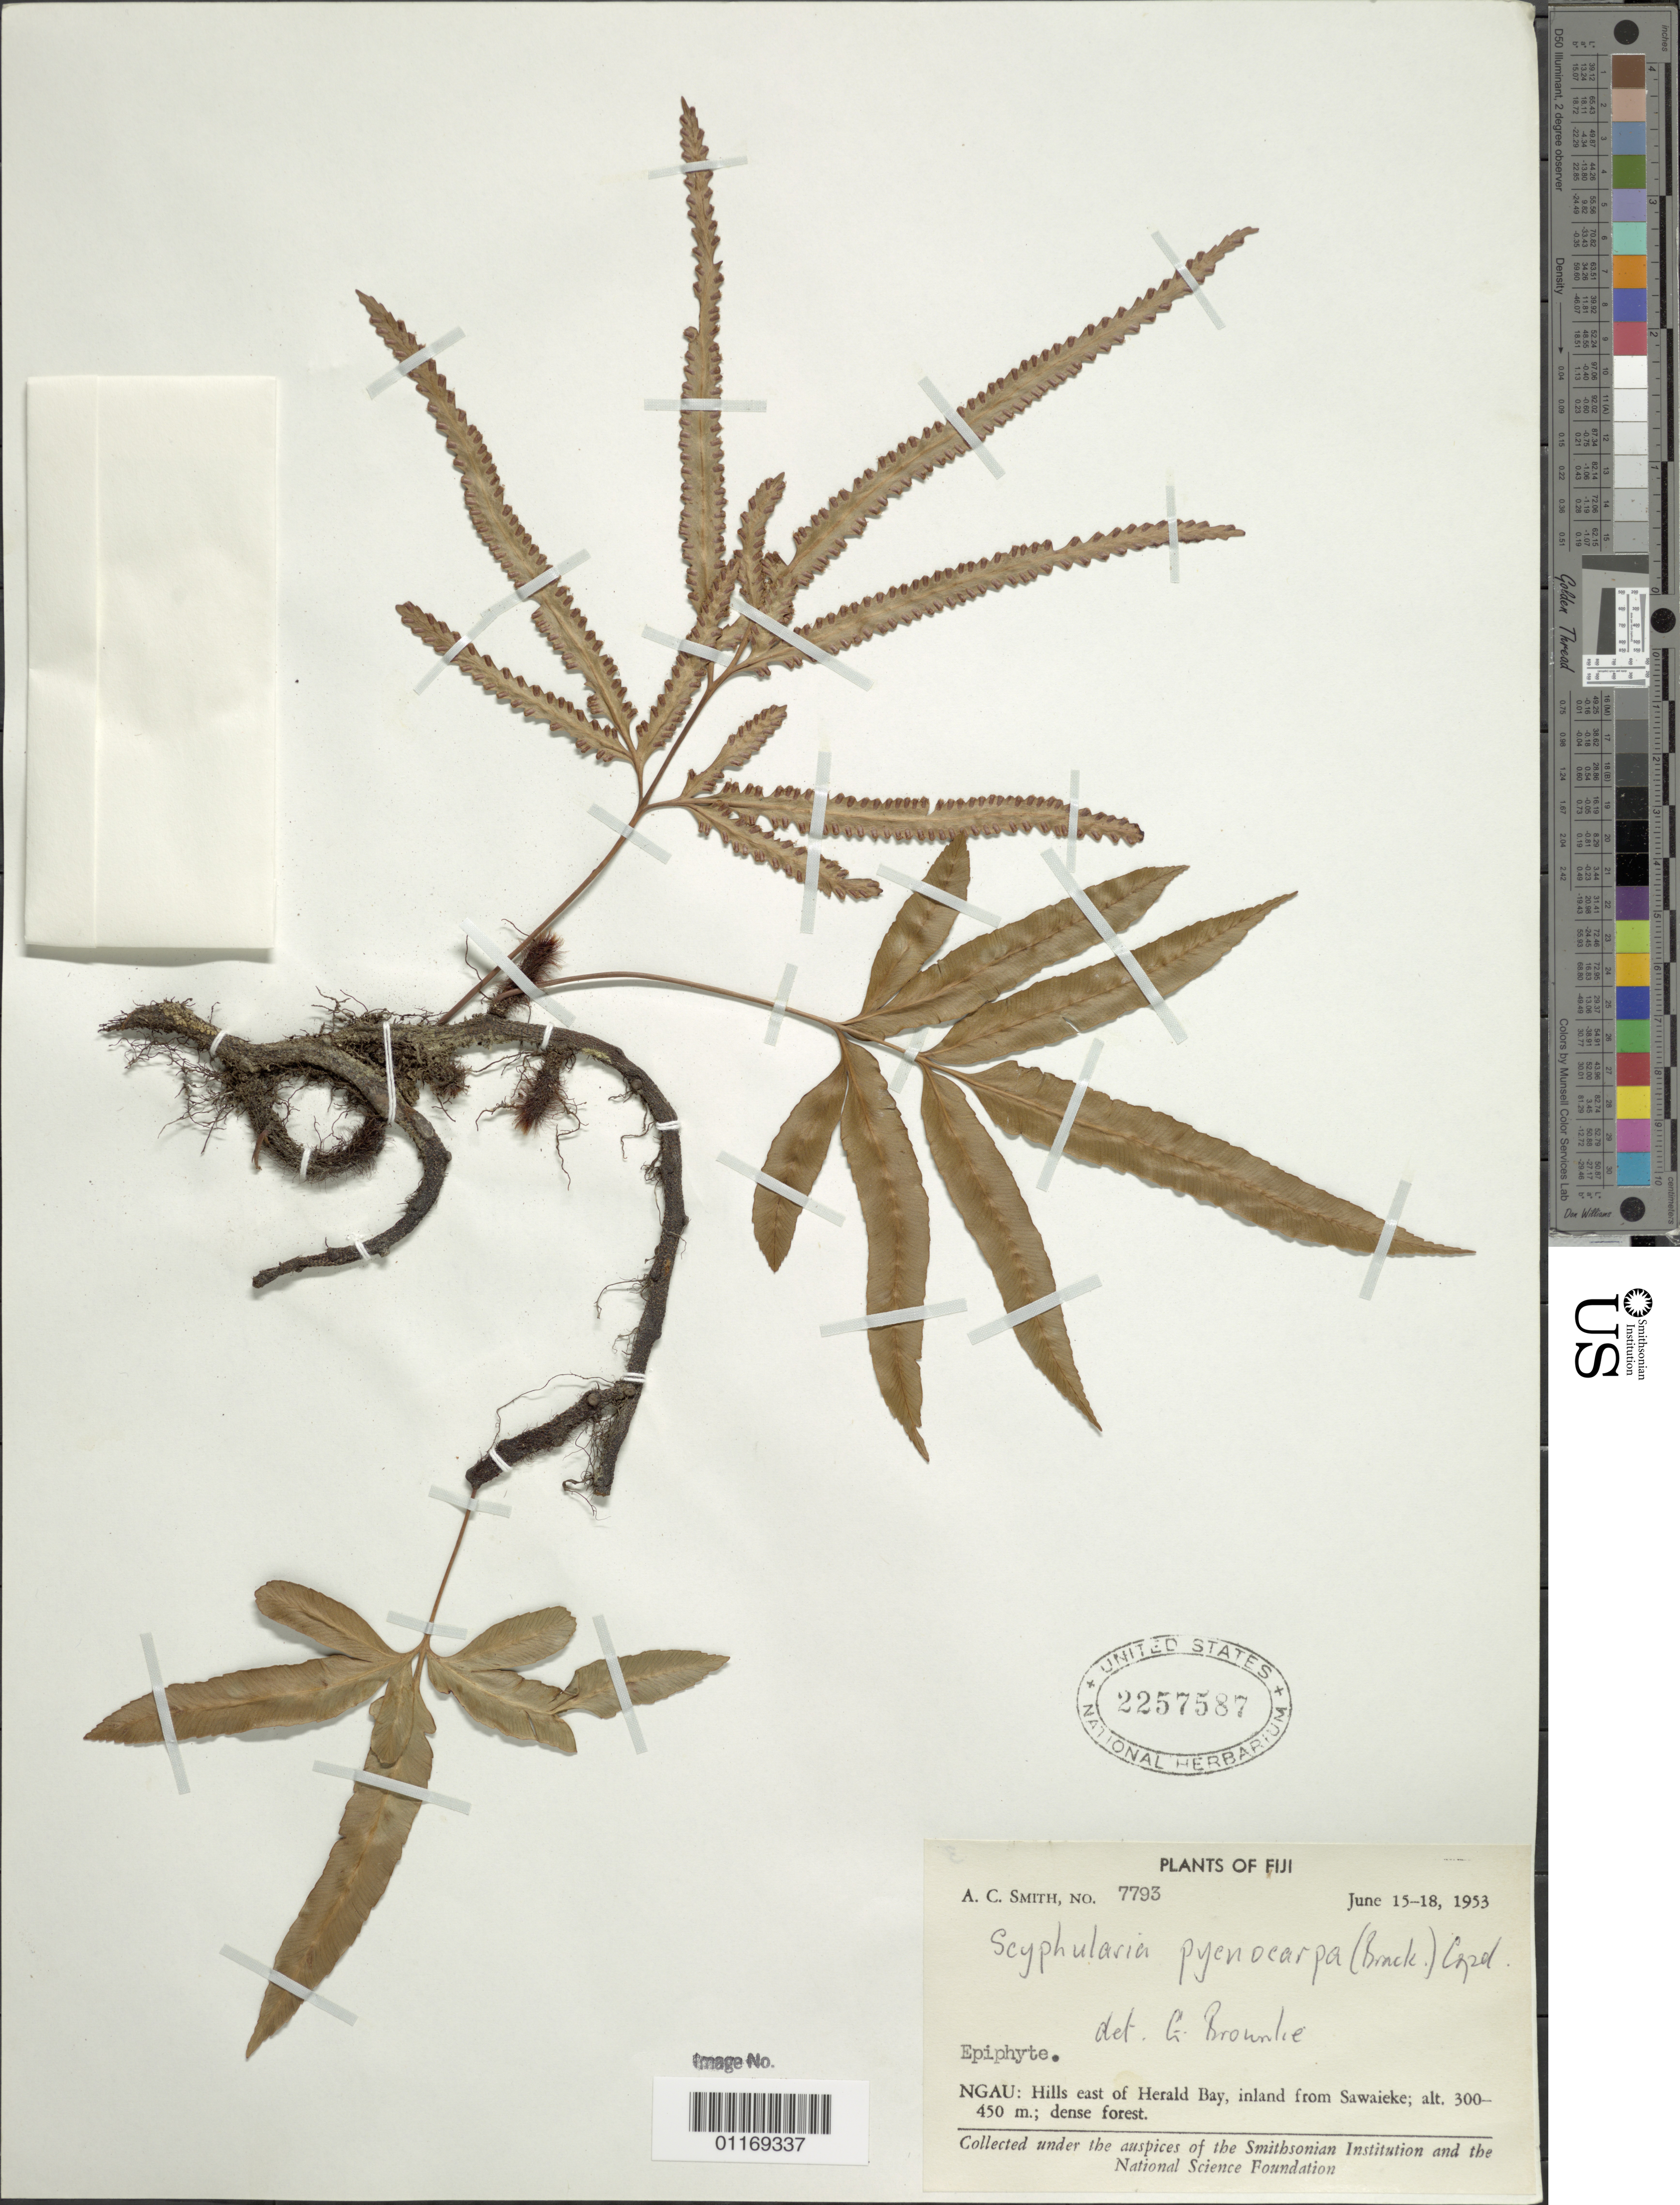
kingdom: Plantae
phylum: Tracheophyta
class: Polypodiopsida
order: Polypodiales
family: Davalliaceae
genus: Davallia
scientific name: Davallia pentaphylla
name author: Blume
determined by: Brownlie, G.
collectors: A. C. Smith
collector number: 7793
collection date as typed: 15-18 Jun 1953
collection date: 1953-06-15/1953-06-18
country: Fiji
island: Gau [Ngau]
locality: Ngau, hills e of herald bay, inland from sawaieke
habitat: Dense forest.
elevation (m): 300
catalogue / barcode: US 2257587